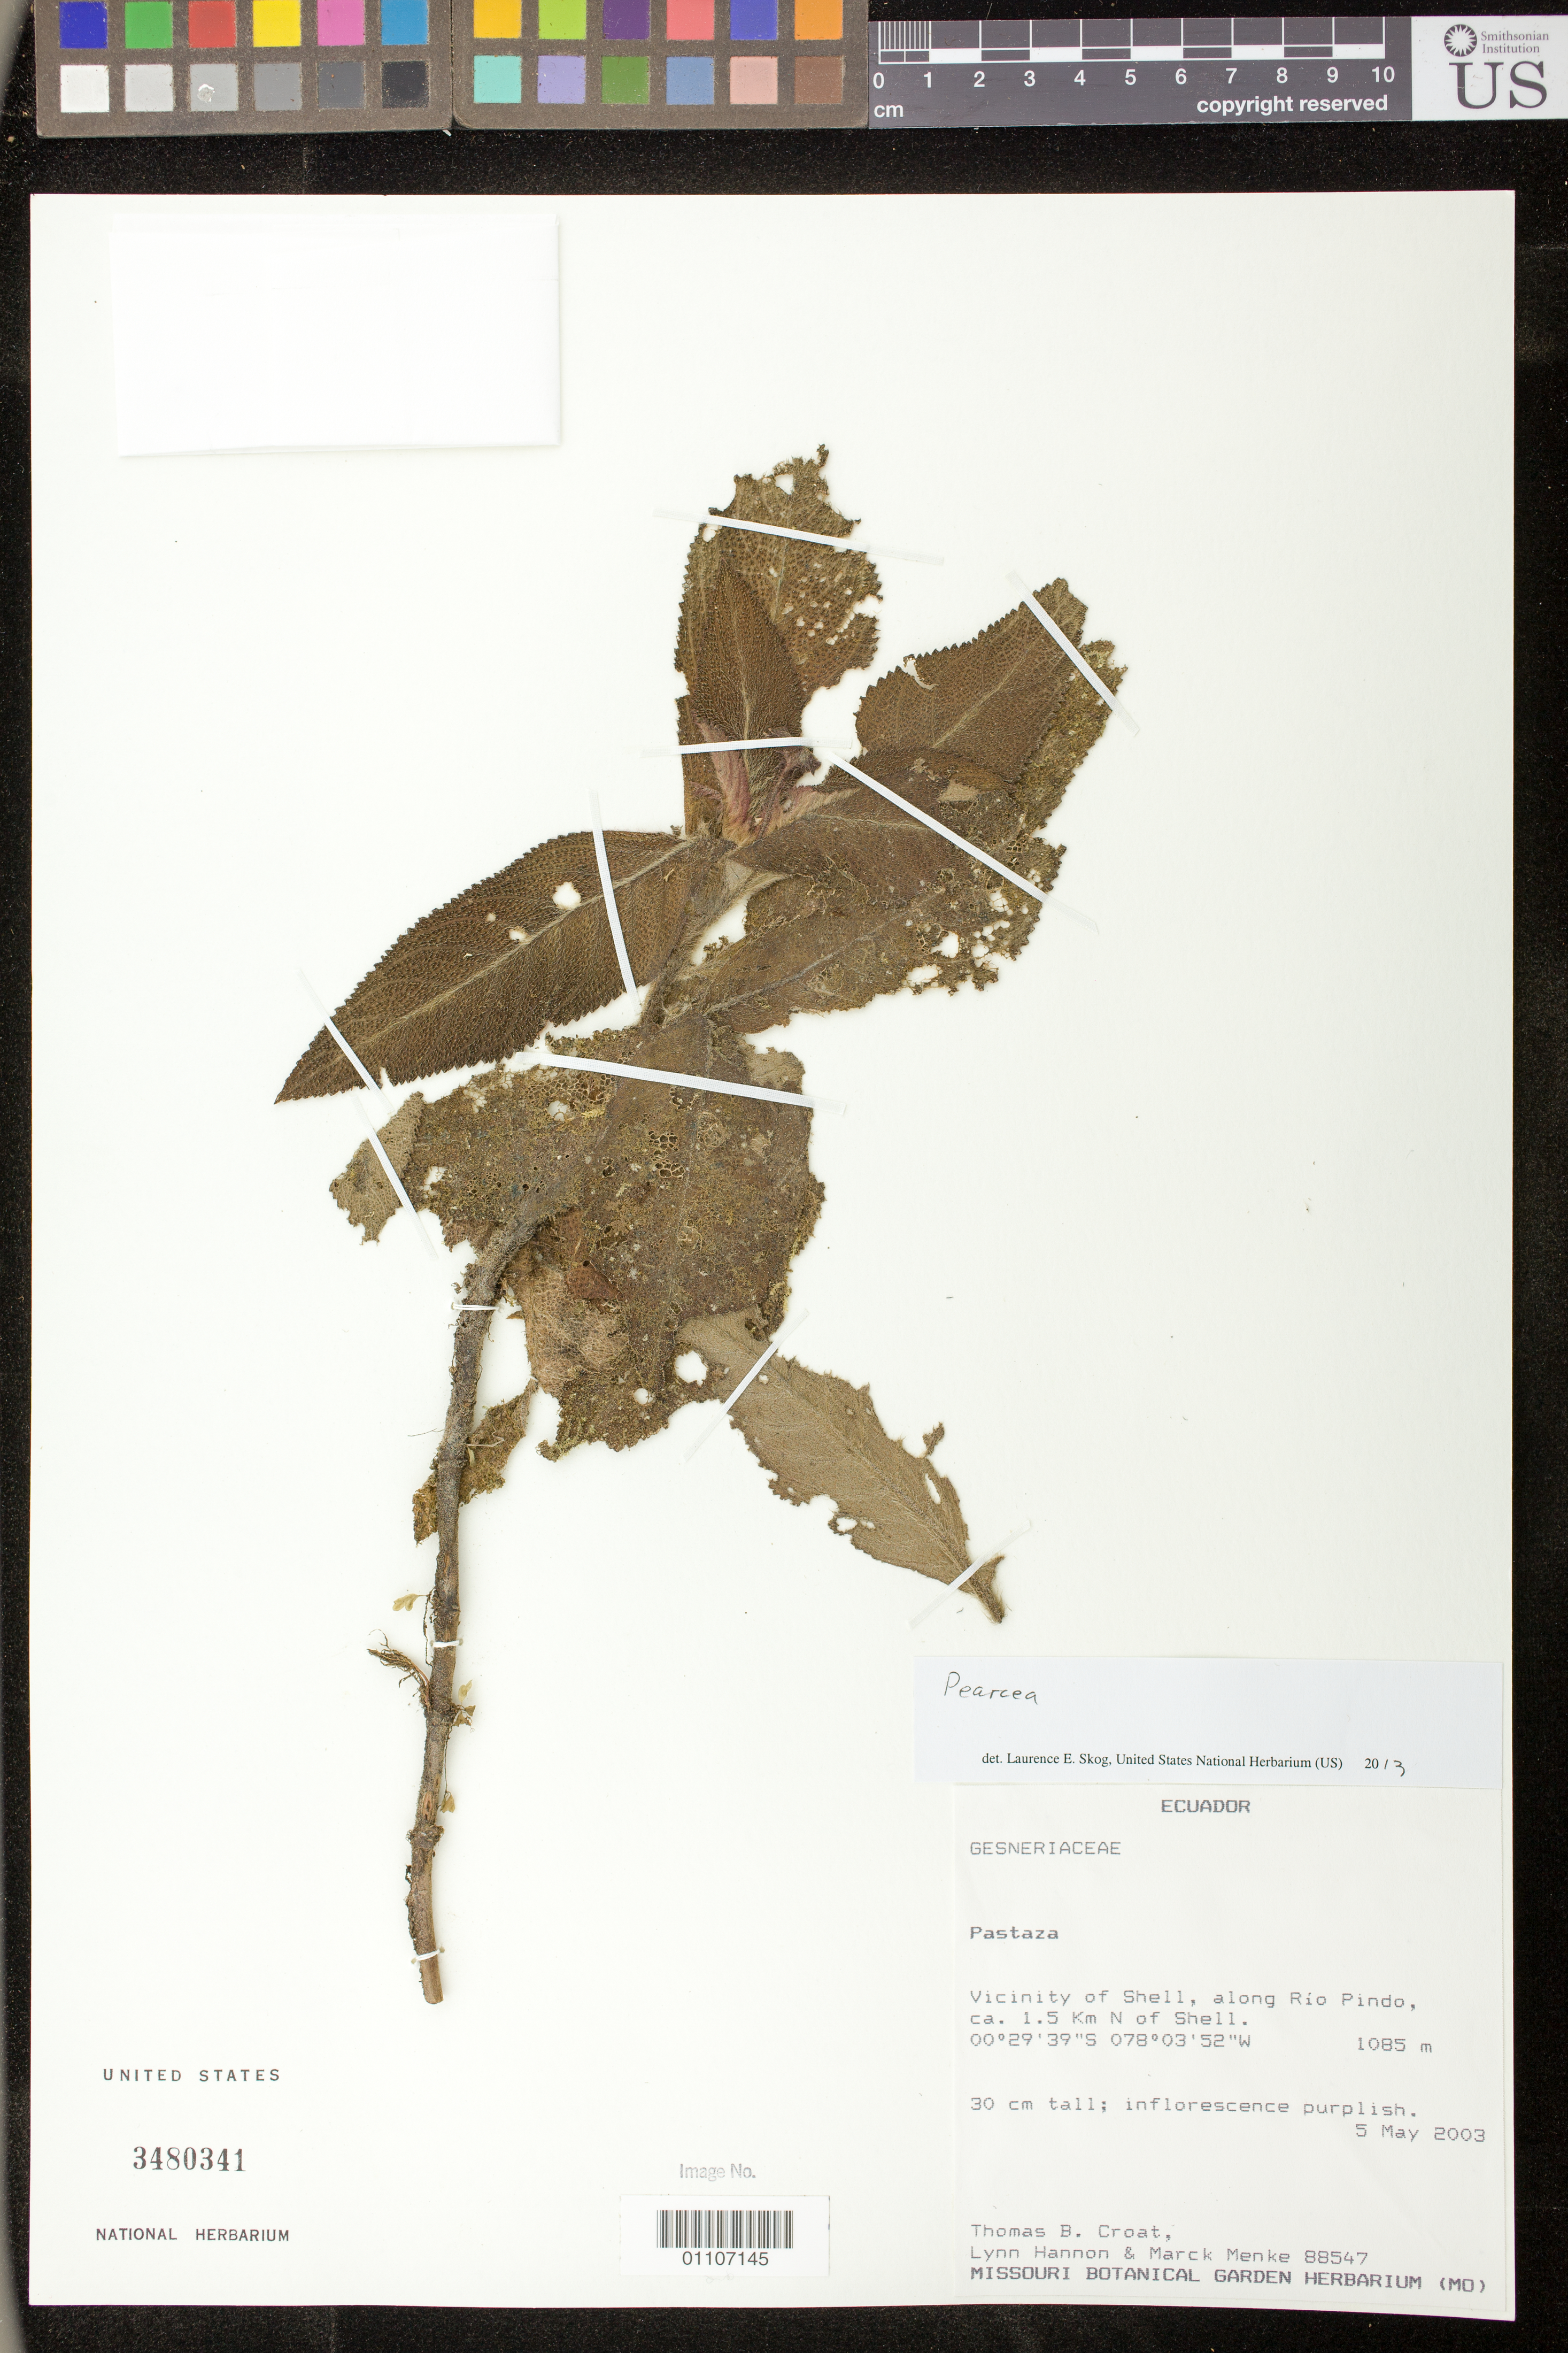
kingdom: Plantae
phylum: Tracheophyta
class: Magnoliopsida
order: Lamiales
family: Gesneriaceae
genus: Pearcea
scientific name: Pearcea sprucei var. sprucei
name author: (Britton ex Rusby) L.P. Kvist & L.E. Skog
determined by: Skog, Laurence E.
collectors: T. B. Croat, L. Hannon & M. Menke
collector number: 88547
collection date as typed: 05 May 2003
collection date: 2003-05-05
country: Ecuador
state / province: Pastaza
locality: Pastaza. Vicinity of Shell, along Río Pindo, ca. 1.5 km N of Shell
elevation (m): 1085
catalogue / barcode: US 3480341